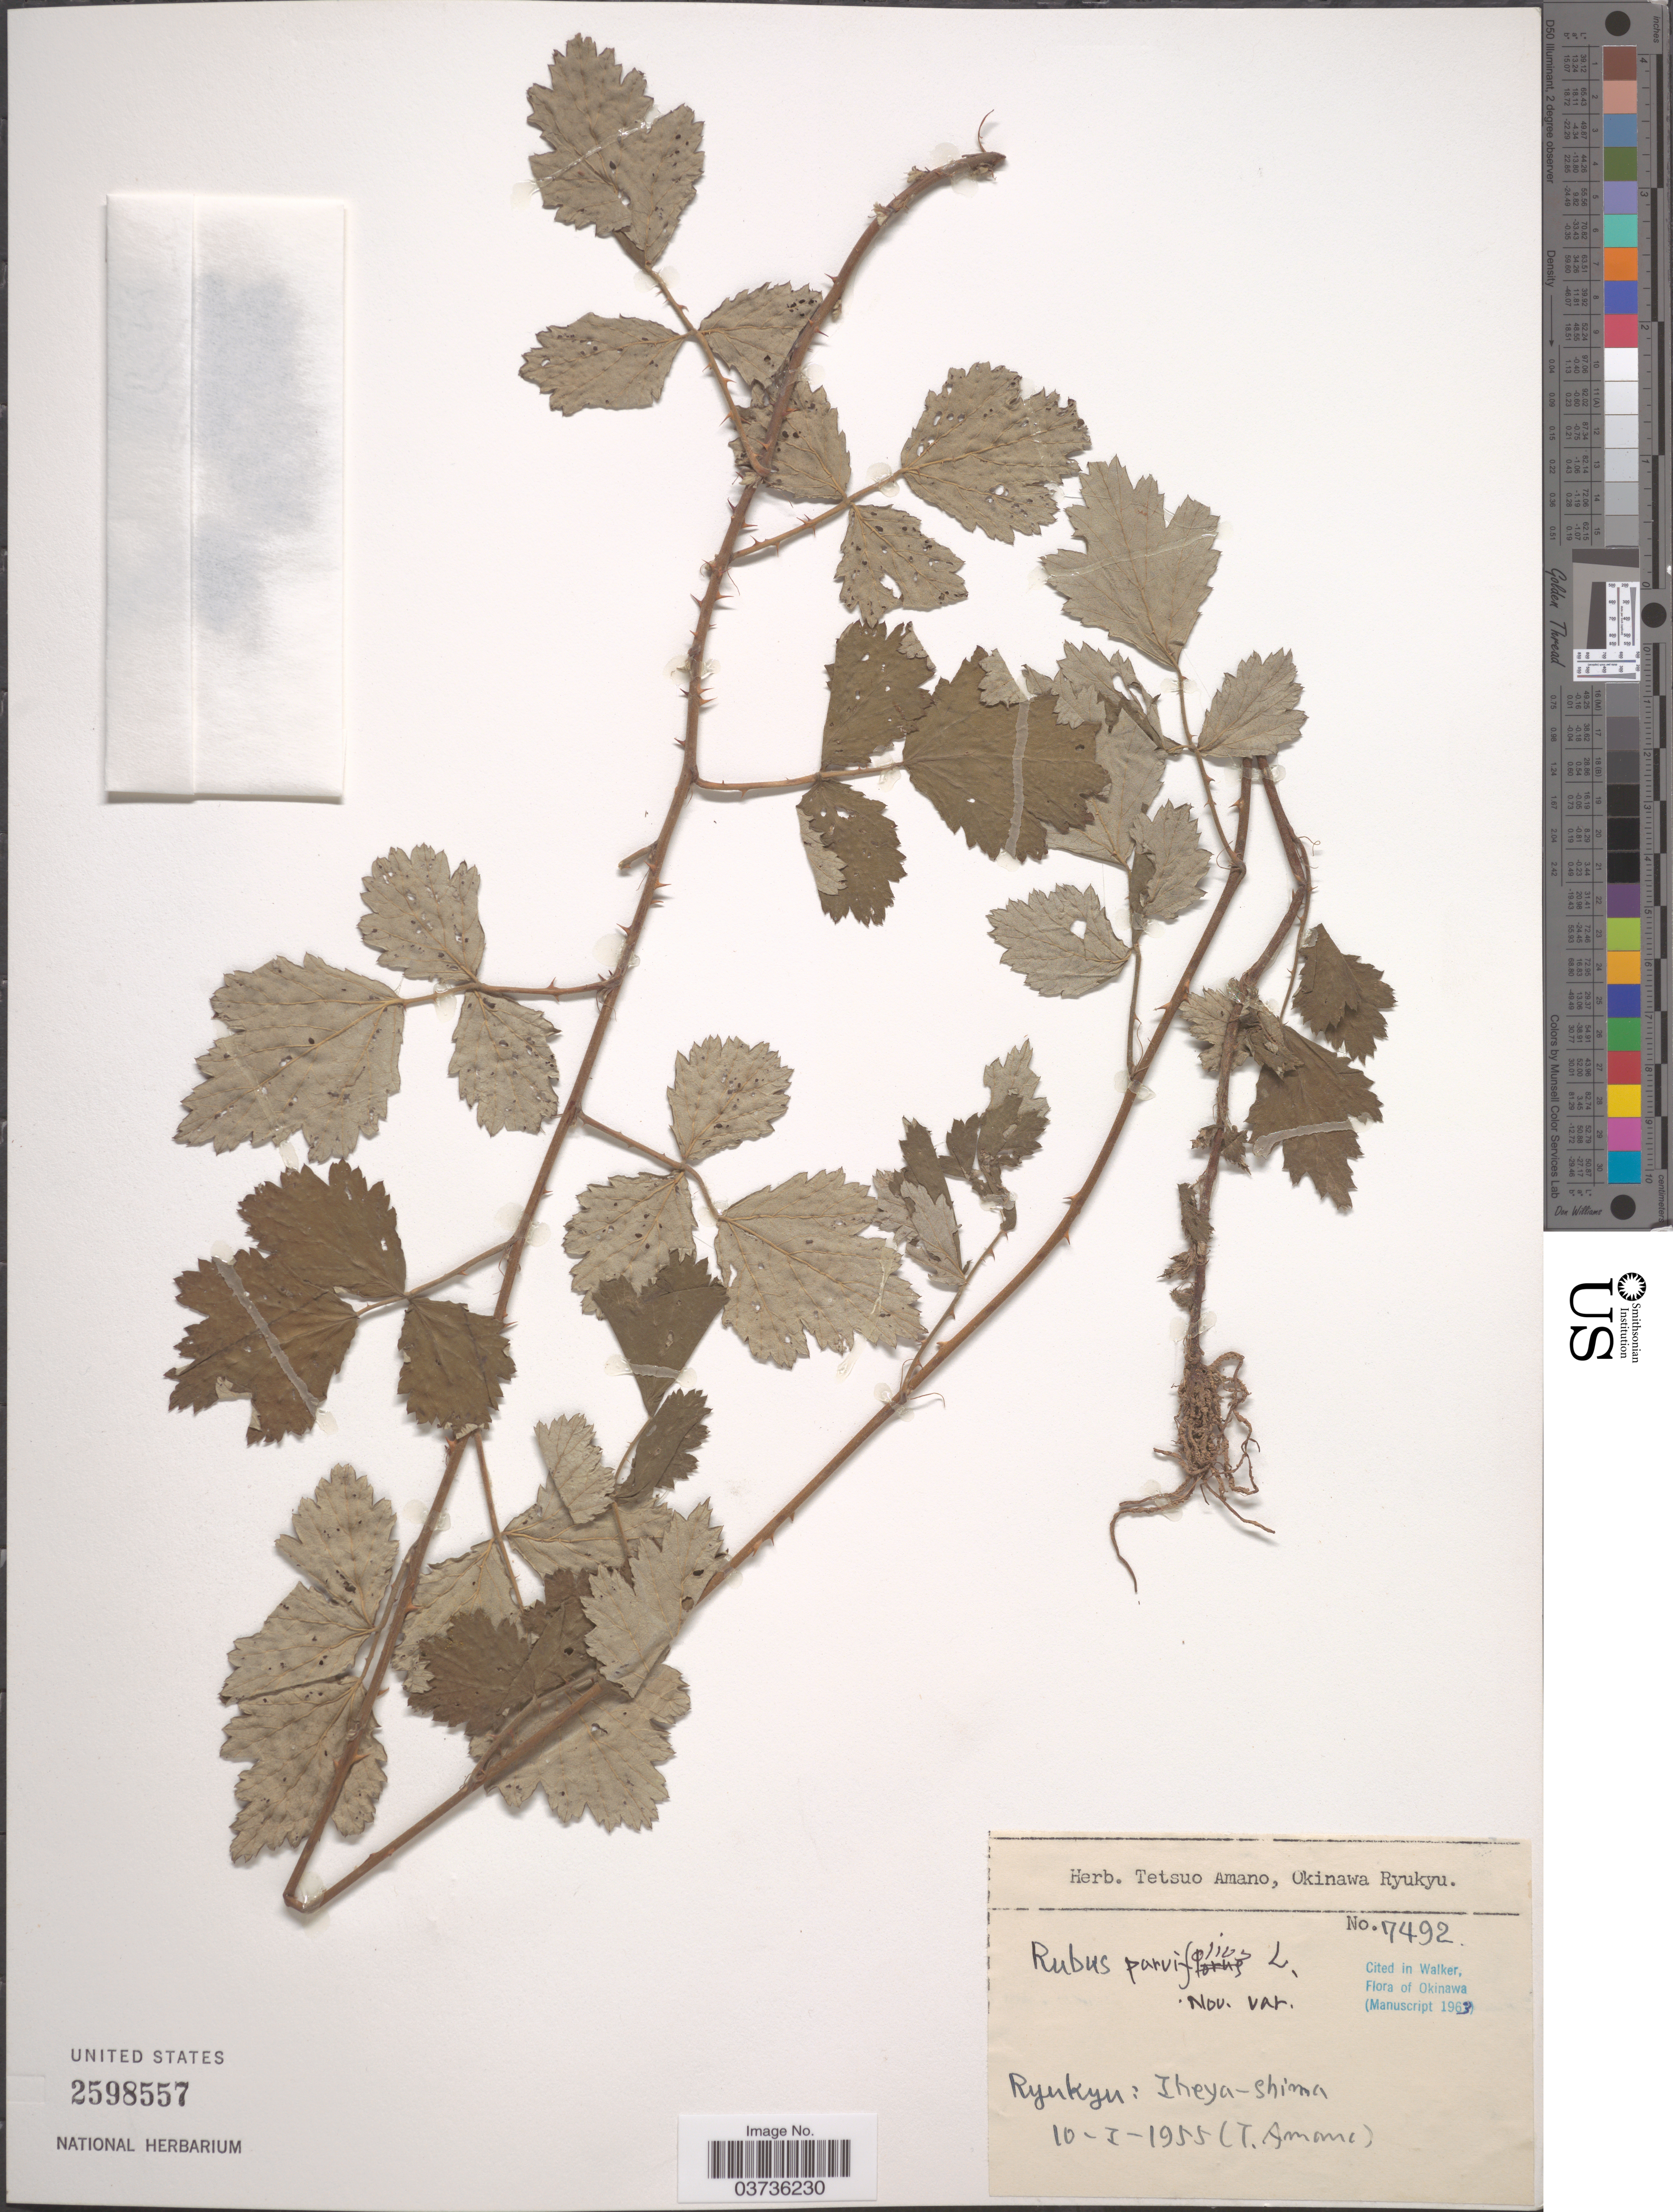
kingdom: Plantae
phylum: Tracheophyta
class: Magnoliopsida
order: Rosales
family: Rosaceae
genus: Rubus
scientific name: Rubus parvifolius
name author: L.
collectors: T. Amano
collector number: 17492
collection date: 1955-01-10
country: Japan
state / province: Okinawa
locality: Ryukyu: Iheya - shima.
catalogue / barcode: US 2598557